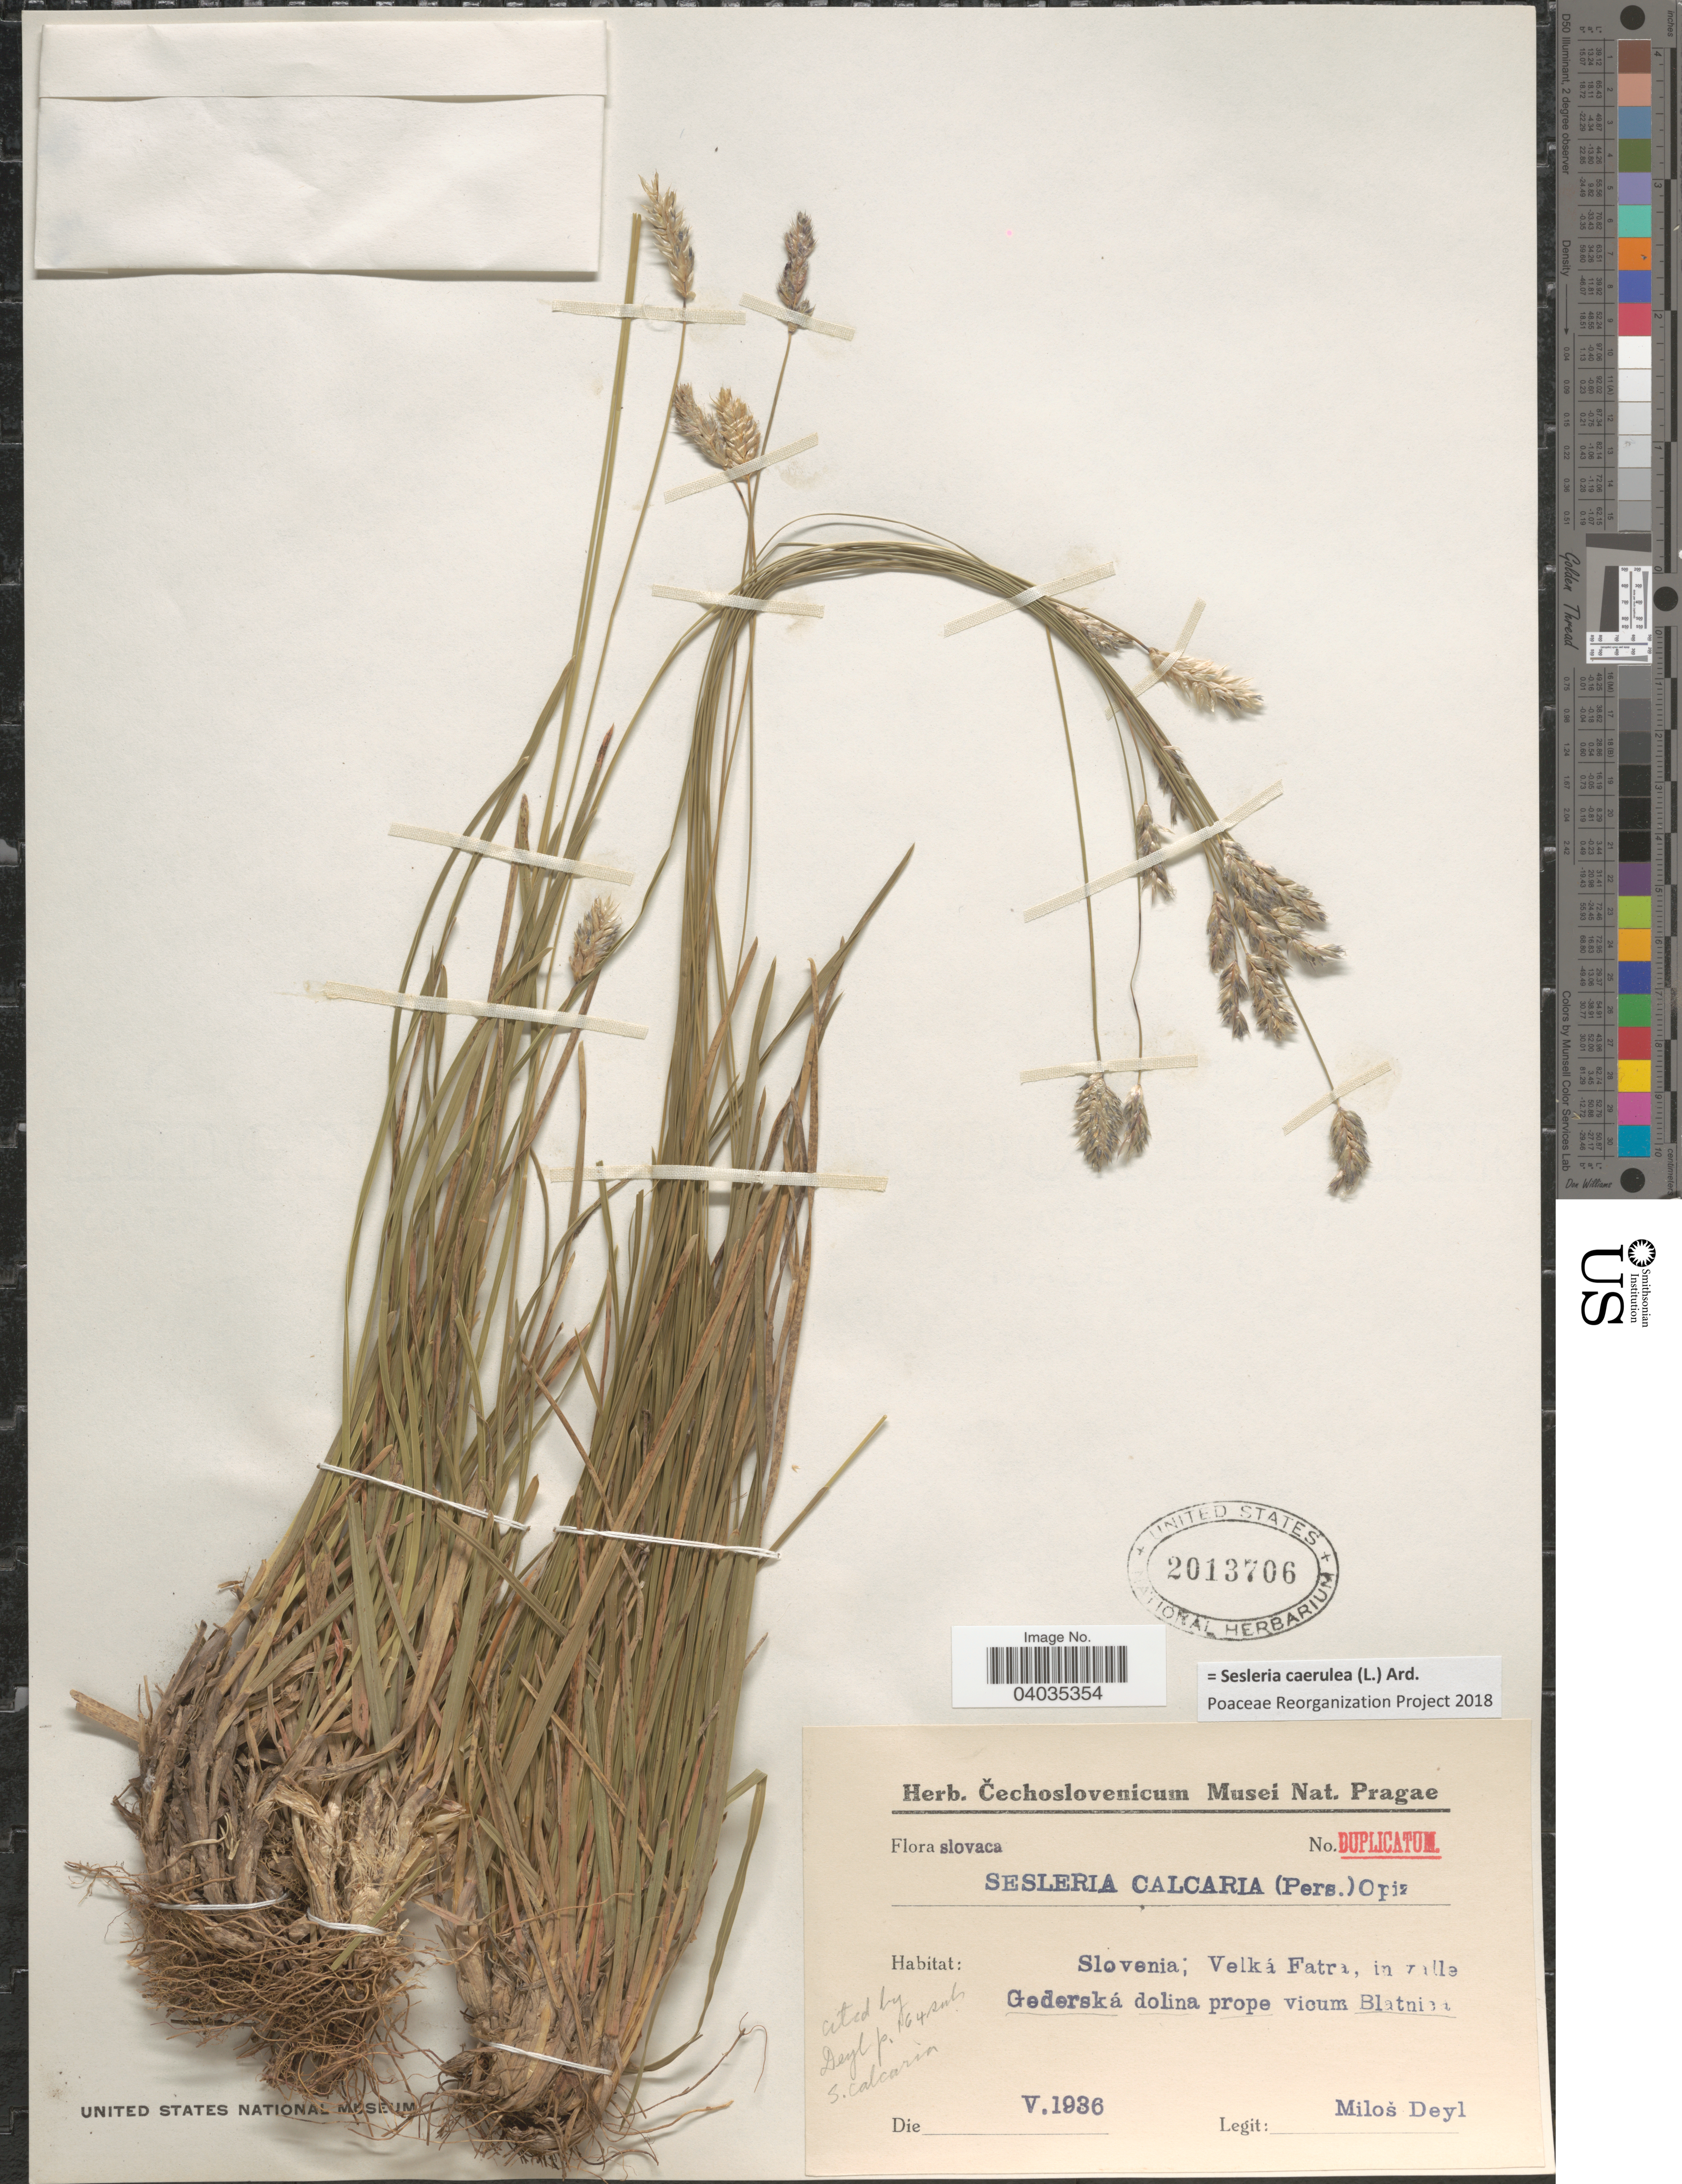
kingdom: Plantae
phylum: Tracheophyta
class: Liliopsida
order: Poales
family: Poaceae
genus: Sesleria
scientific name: Sesleria caerulea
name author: (L.) Ard.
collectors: M. Deyl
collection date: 1936-05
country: Slovenia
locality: Slovaca. Slovenia; Velká Fatra, in valle Gederská dolina prope vicum Blatnica.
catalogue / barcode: US 2013706